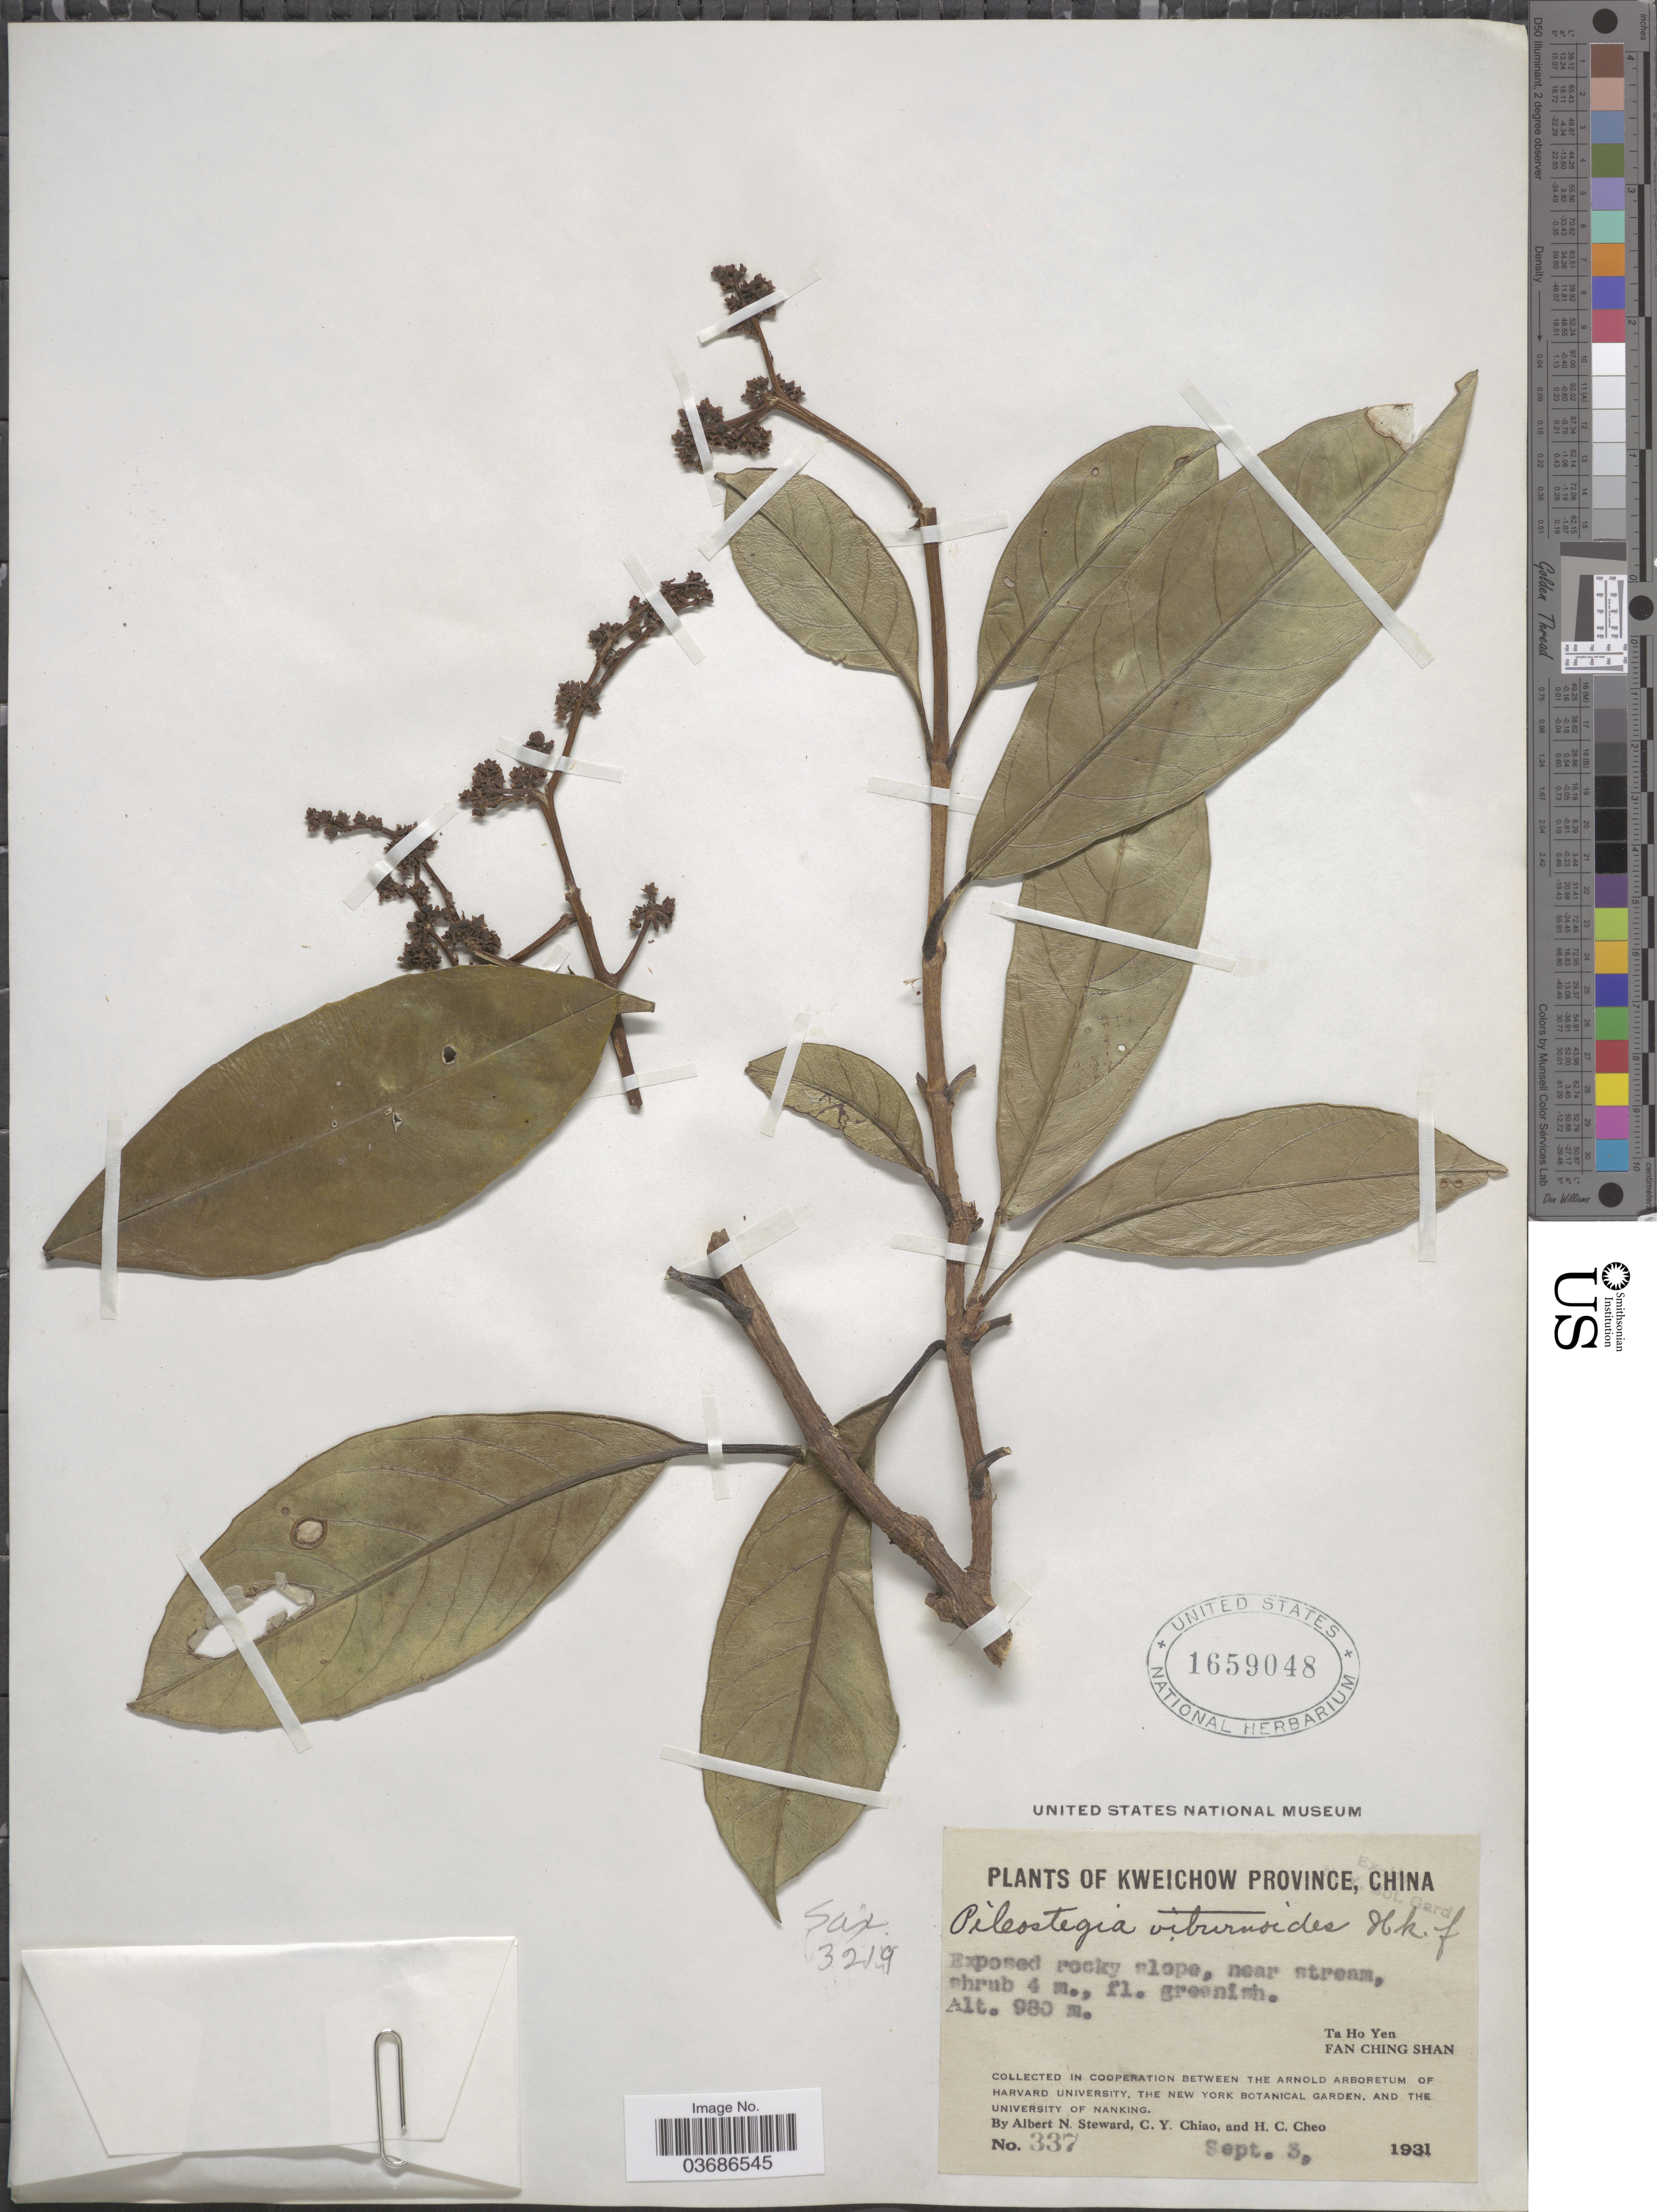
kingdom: Plantae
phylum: Tracheophyta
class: Magnoliopsida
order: Cornales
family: Hydrangeaceae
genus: Hydrangea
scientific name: Hydrangea viburnoides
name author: (Hook. f. & Thomson) Y. De Smet & Granados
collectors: A. N. Steward, C. Y. Chiao & H. Cheo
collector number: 337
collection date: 1931-09-03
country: China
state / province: Guizhou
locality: Kweichow Province. Ta Ho Yen. Fan Ching Shan.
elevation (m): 980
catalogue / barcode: US 1659048